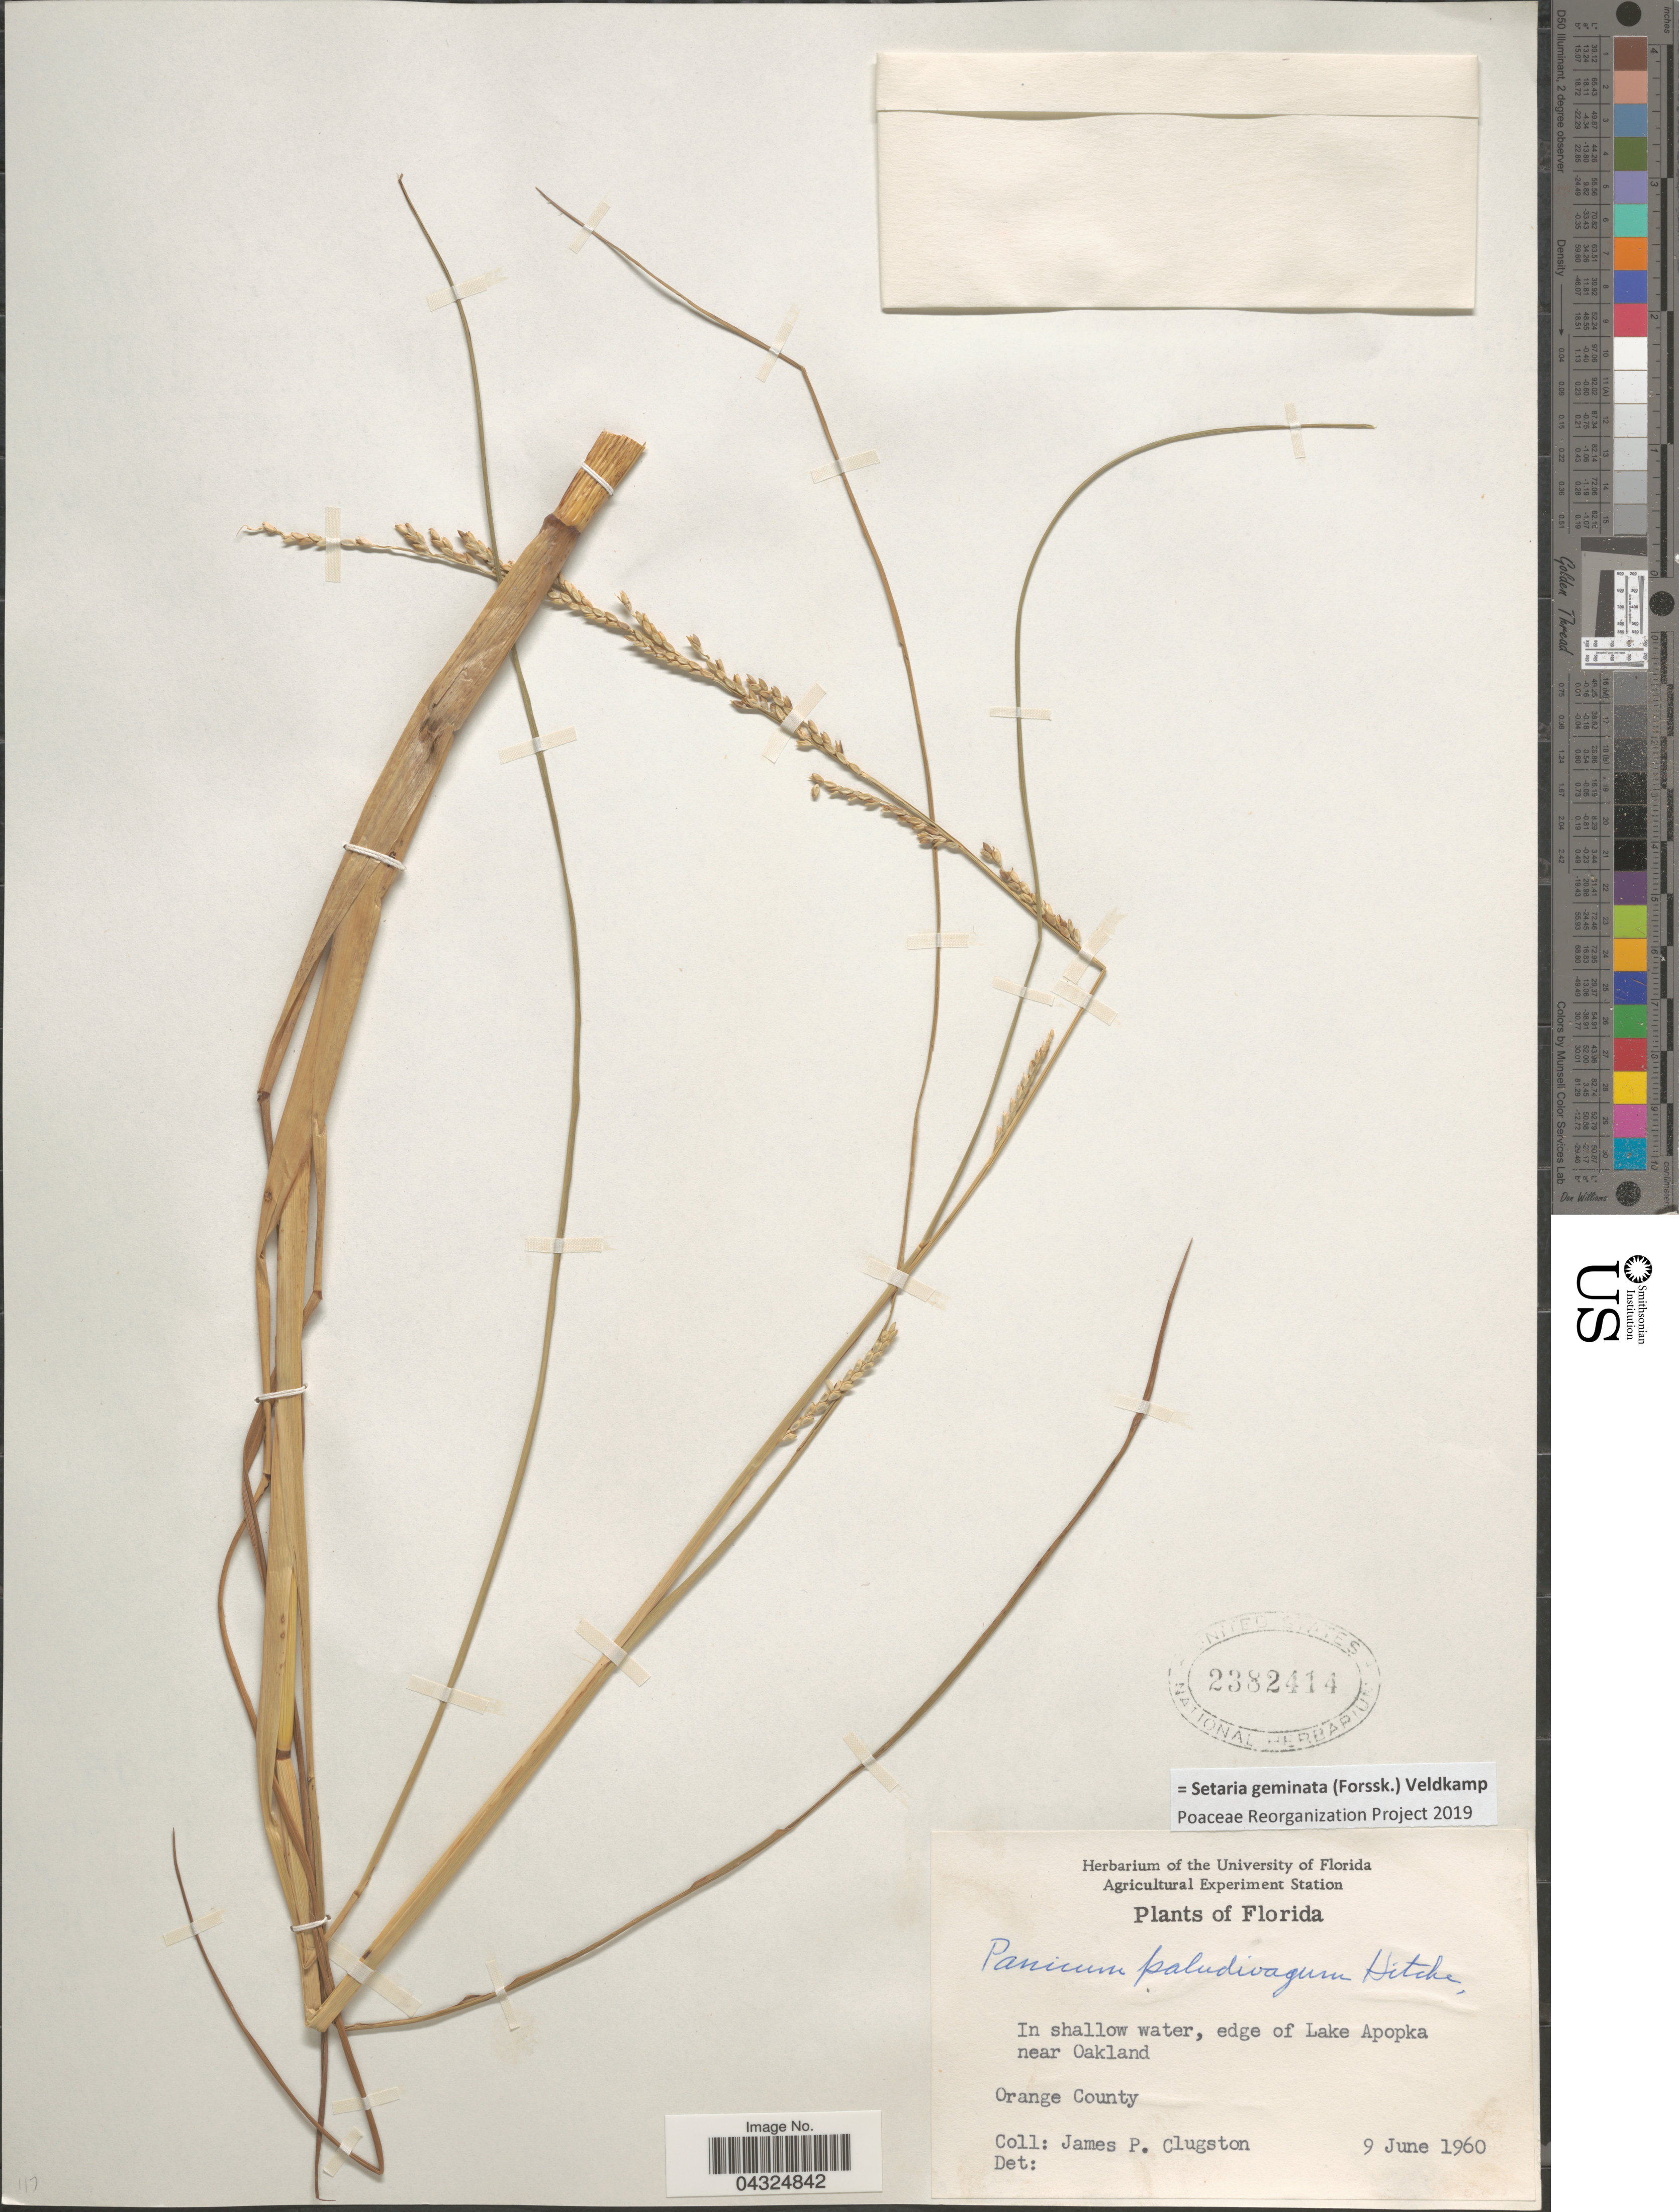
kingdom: Plantae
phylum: Tracheophyta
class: Liliopsida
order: Poales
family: Poaceae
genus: Setaria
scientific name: Setaria geminata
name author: (Forssk.) Veldkamp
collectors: J. Clugston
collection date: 1960-06-09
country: United States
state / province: Florida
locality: In shallow water, edge of Lake Apopka near Oakland. Orange County.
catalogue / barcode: US 2382414